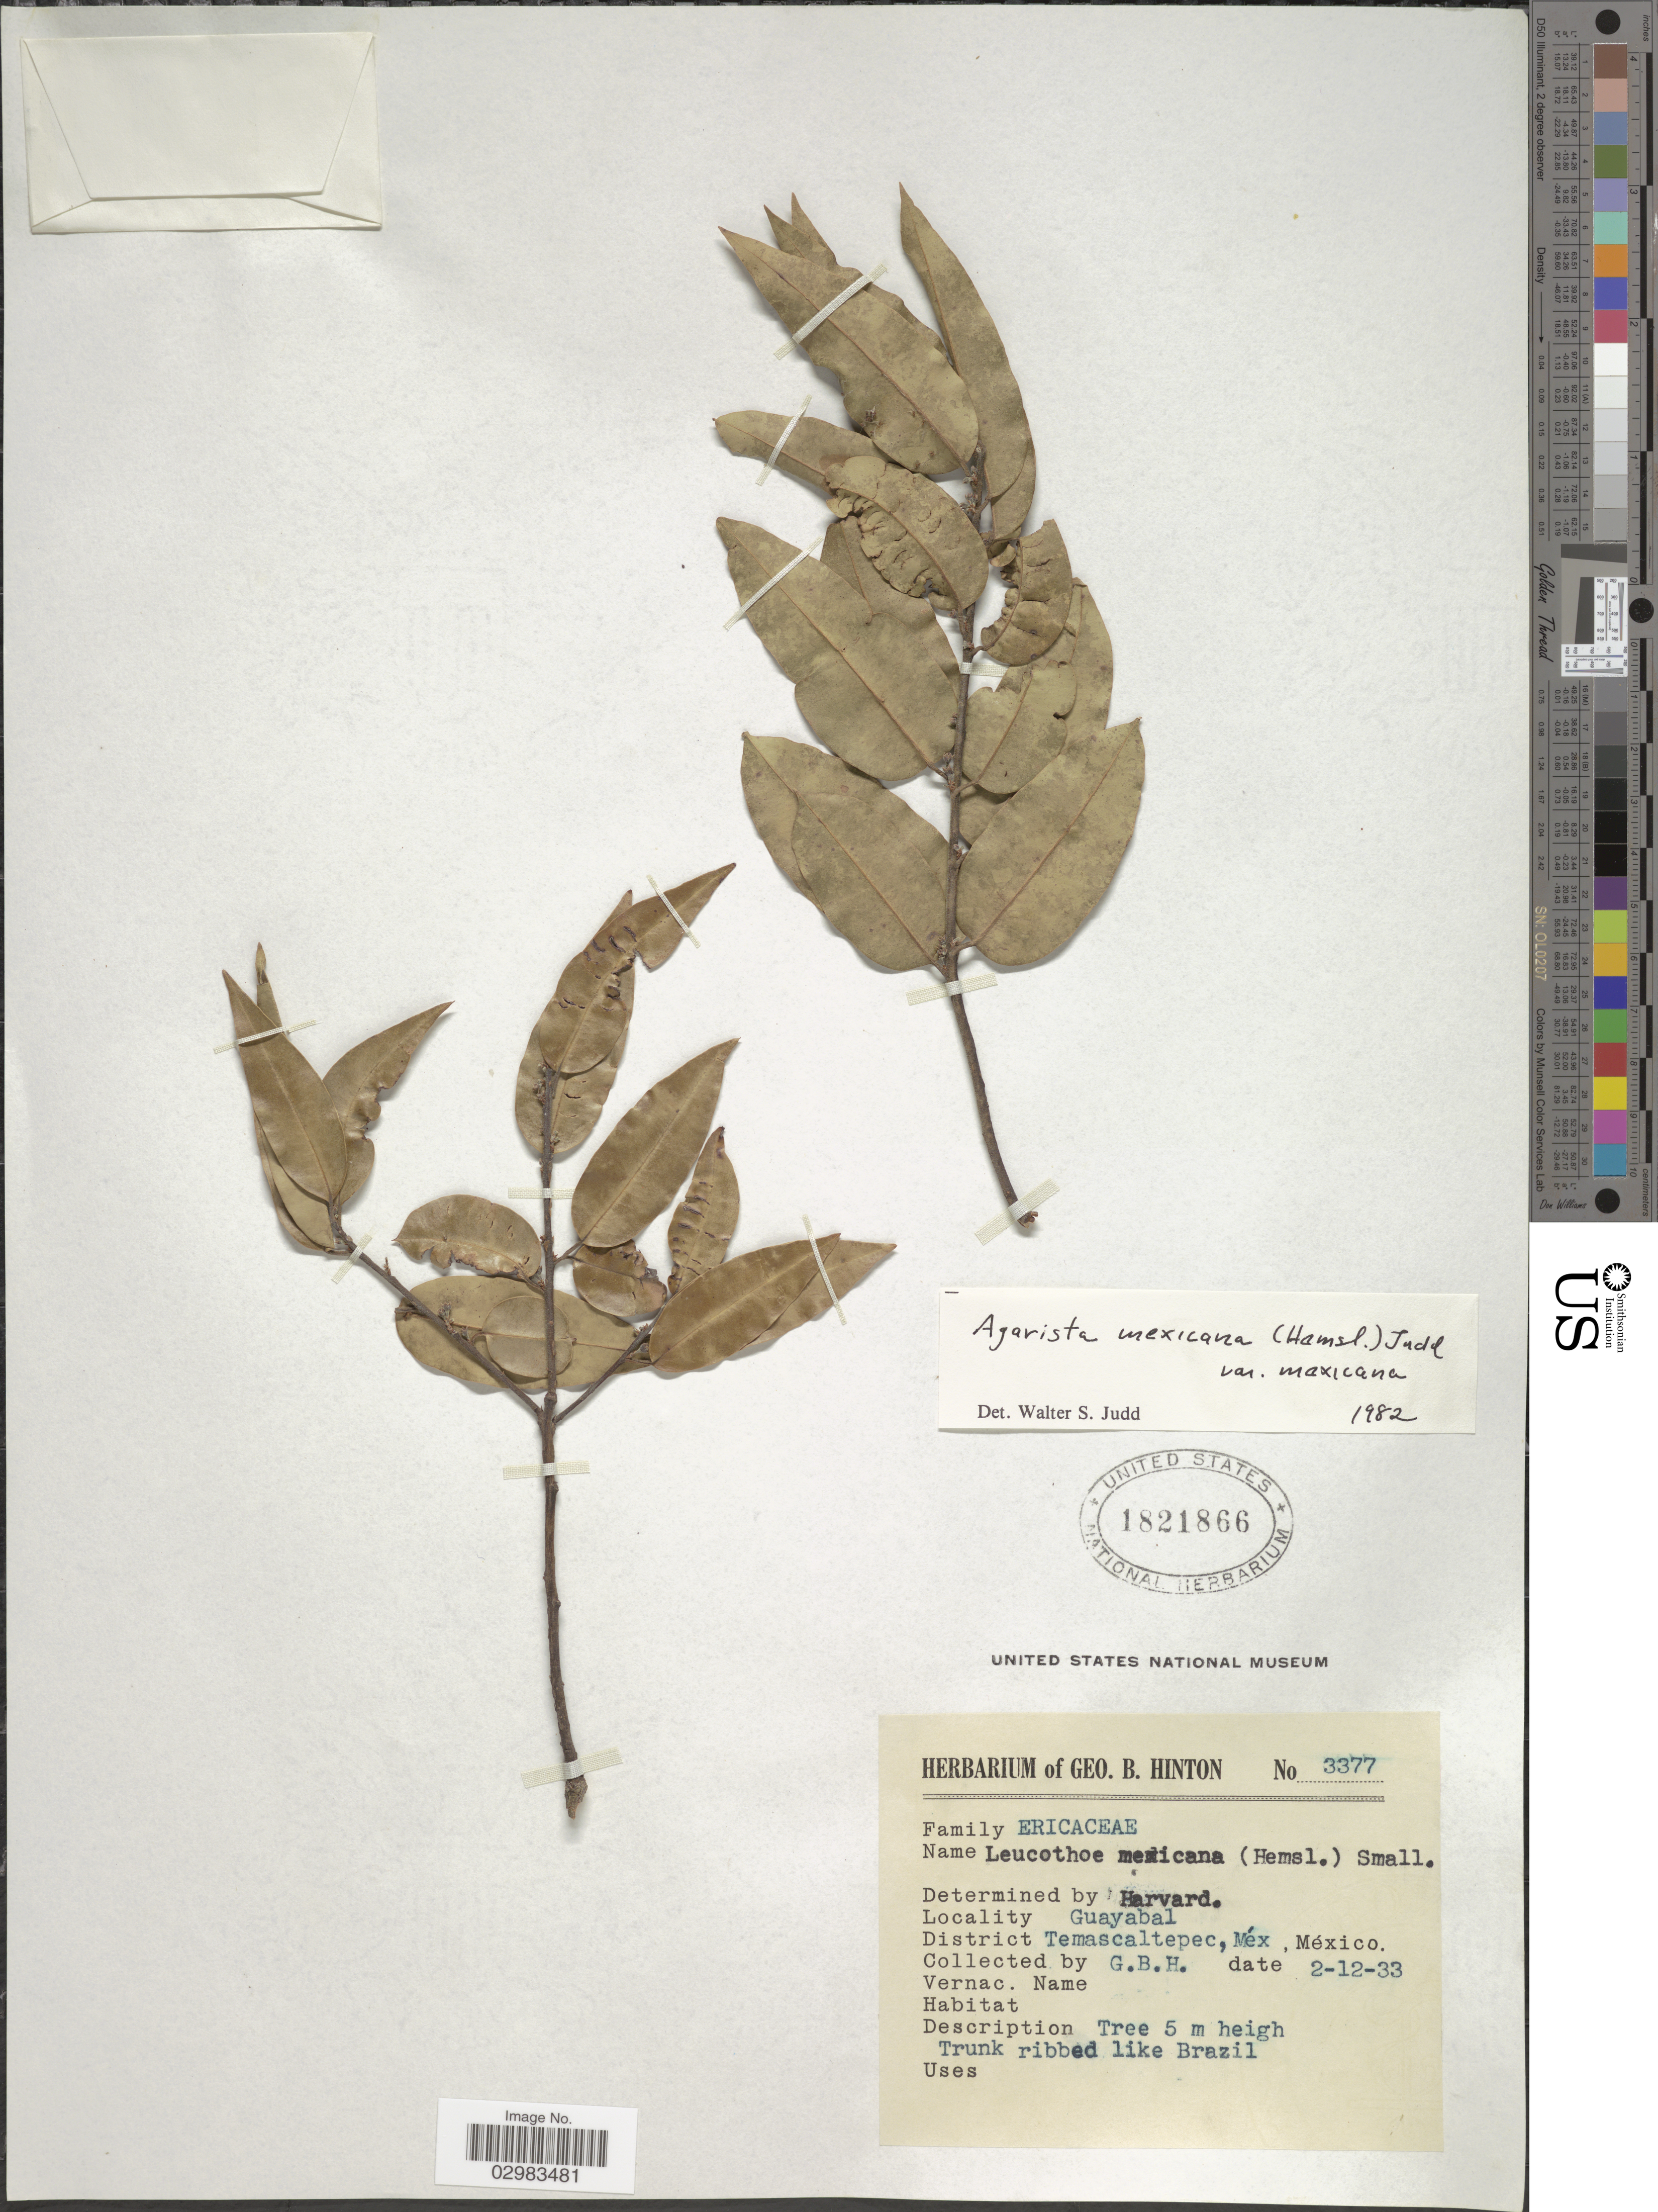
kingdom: Plantae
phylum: Tracheophyta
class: Magnoliopsida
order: Ericales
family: Ericaceae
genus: Leucothoe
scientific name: Leucothoë mexicana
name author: (Hemsl.) Small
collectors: G. B. Hinton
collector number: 3377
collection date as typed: Transcribed d/m/y: 2/12/33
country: Mexico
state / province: México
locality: Guayabal. District Temascaltepec.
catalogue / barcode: US 1821866